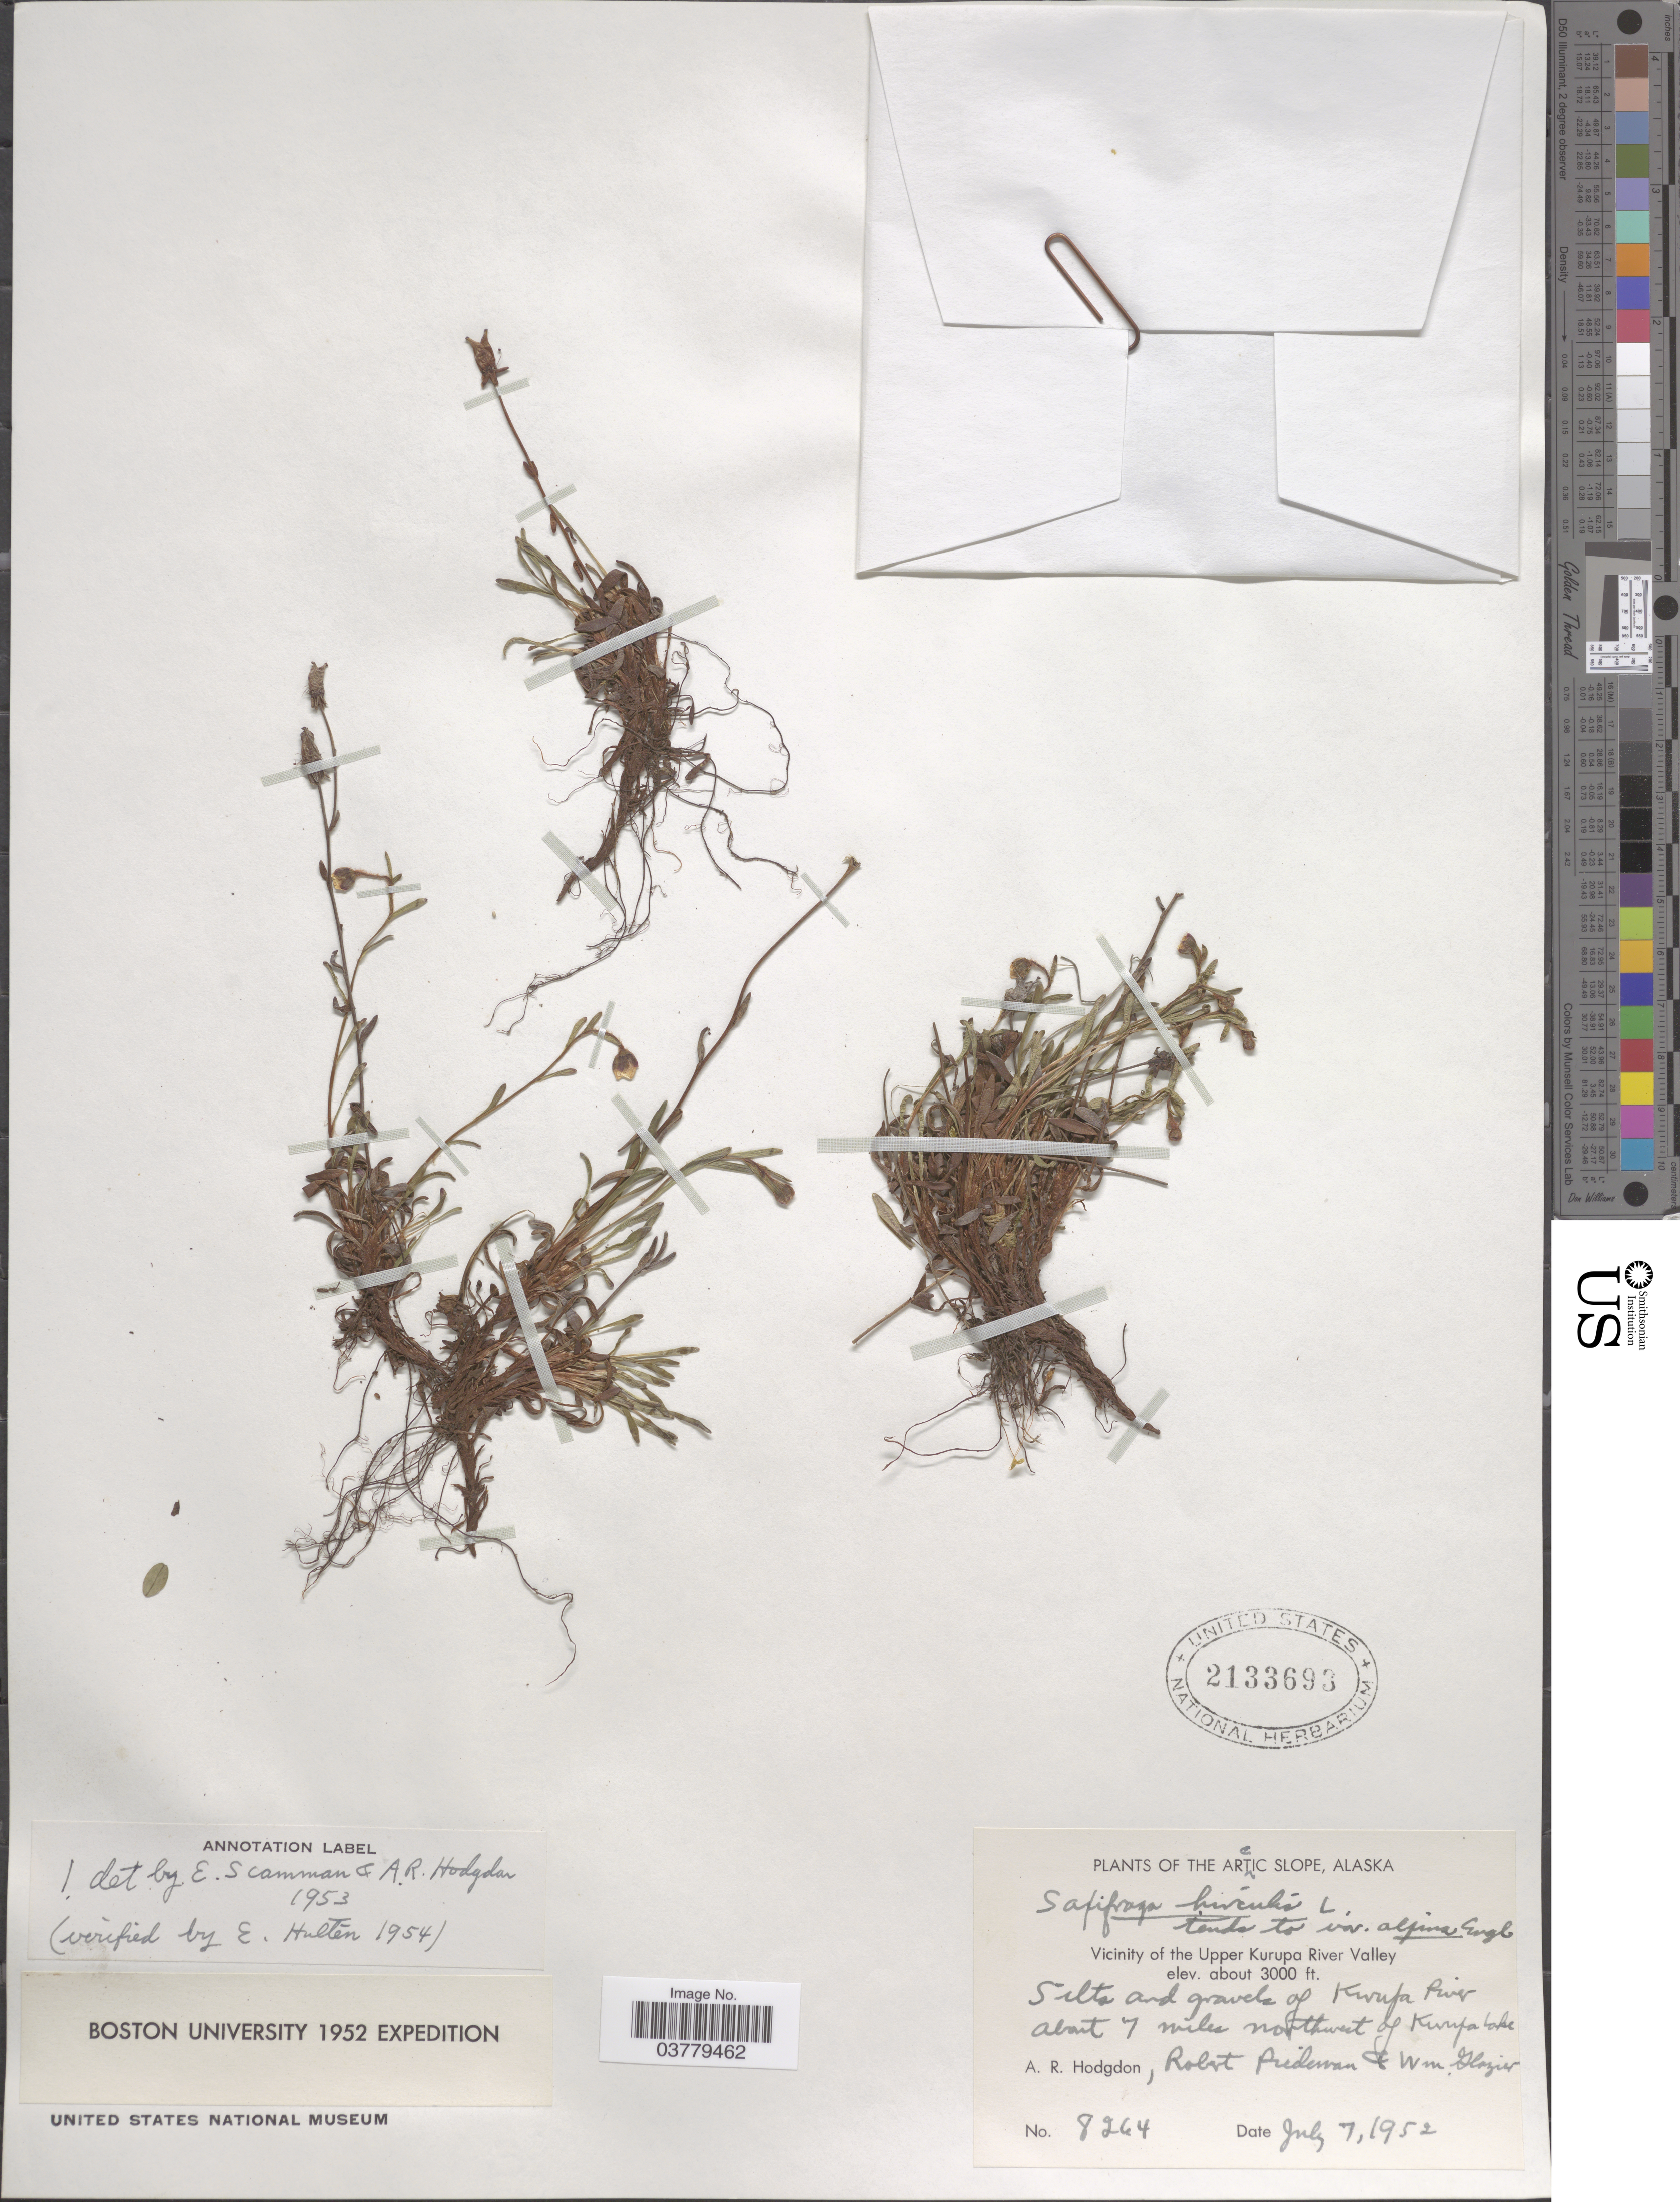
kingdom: Plantae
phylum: Tracheophyta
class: Magnoliopsida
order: Saxifragales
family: Saxifragaceae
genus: Saxifraga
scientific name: Saxifraga hirculus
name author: L.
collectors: A. R. Hodgdon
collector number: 8264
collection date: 1952-07-07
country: United States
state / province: Alaska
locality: The Arctic Slope. Vicinity of the Upper Kurupa River Valley. Silts and gravels of Kurupa River about 7 miles northwest of Kurupa Lake.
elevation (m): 914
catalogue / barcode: US 2133693